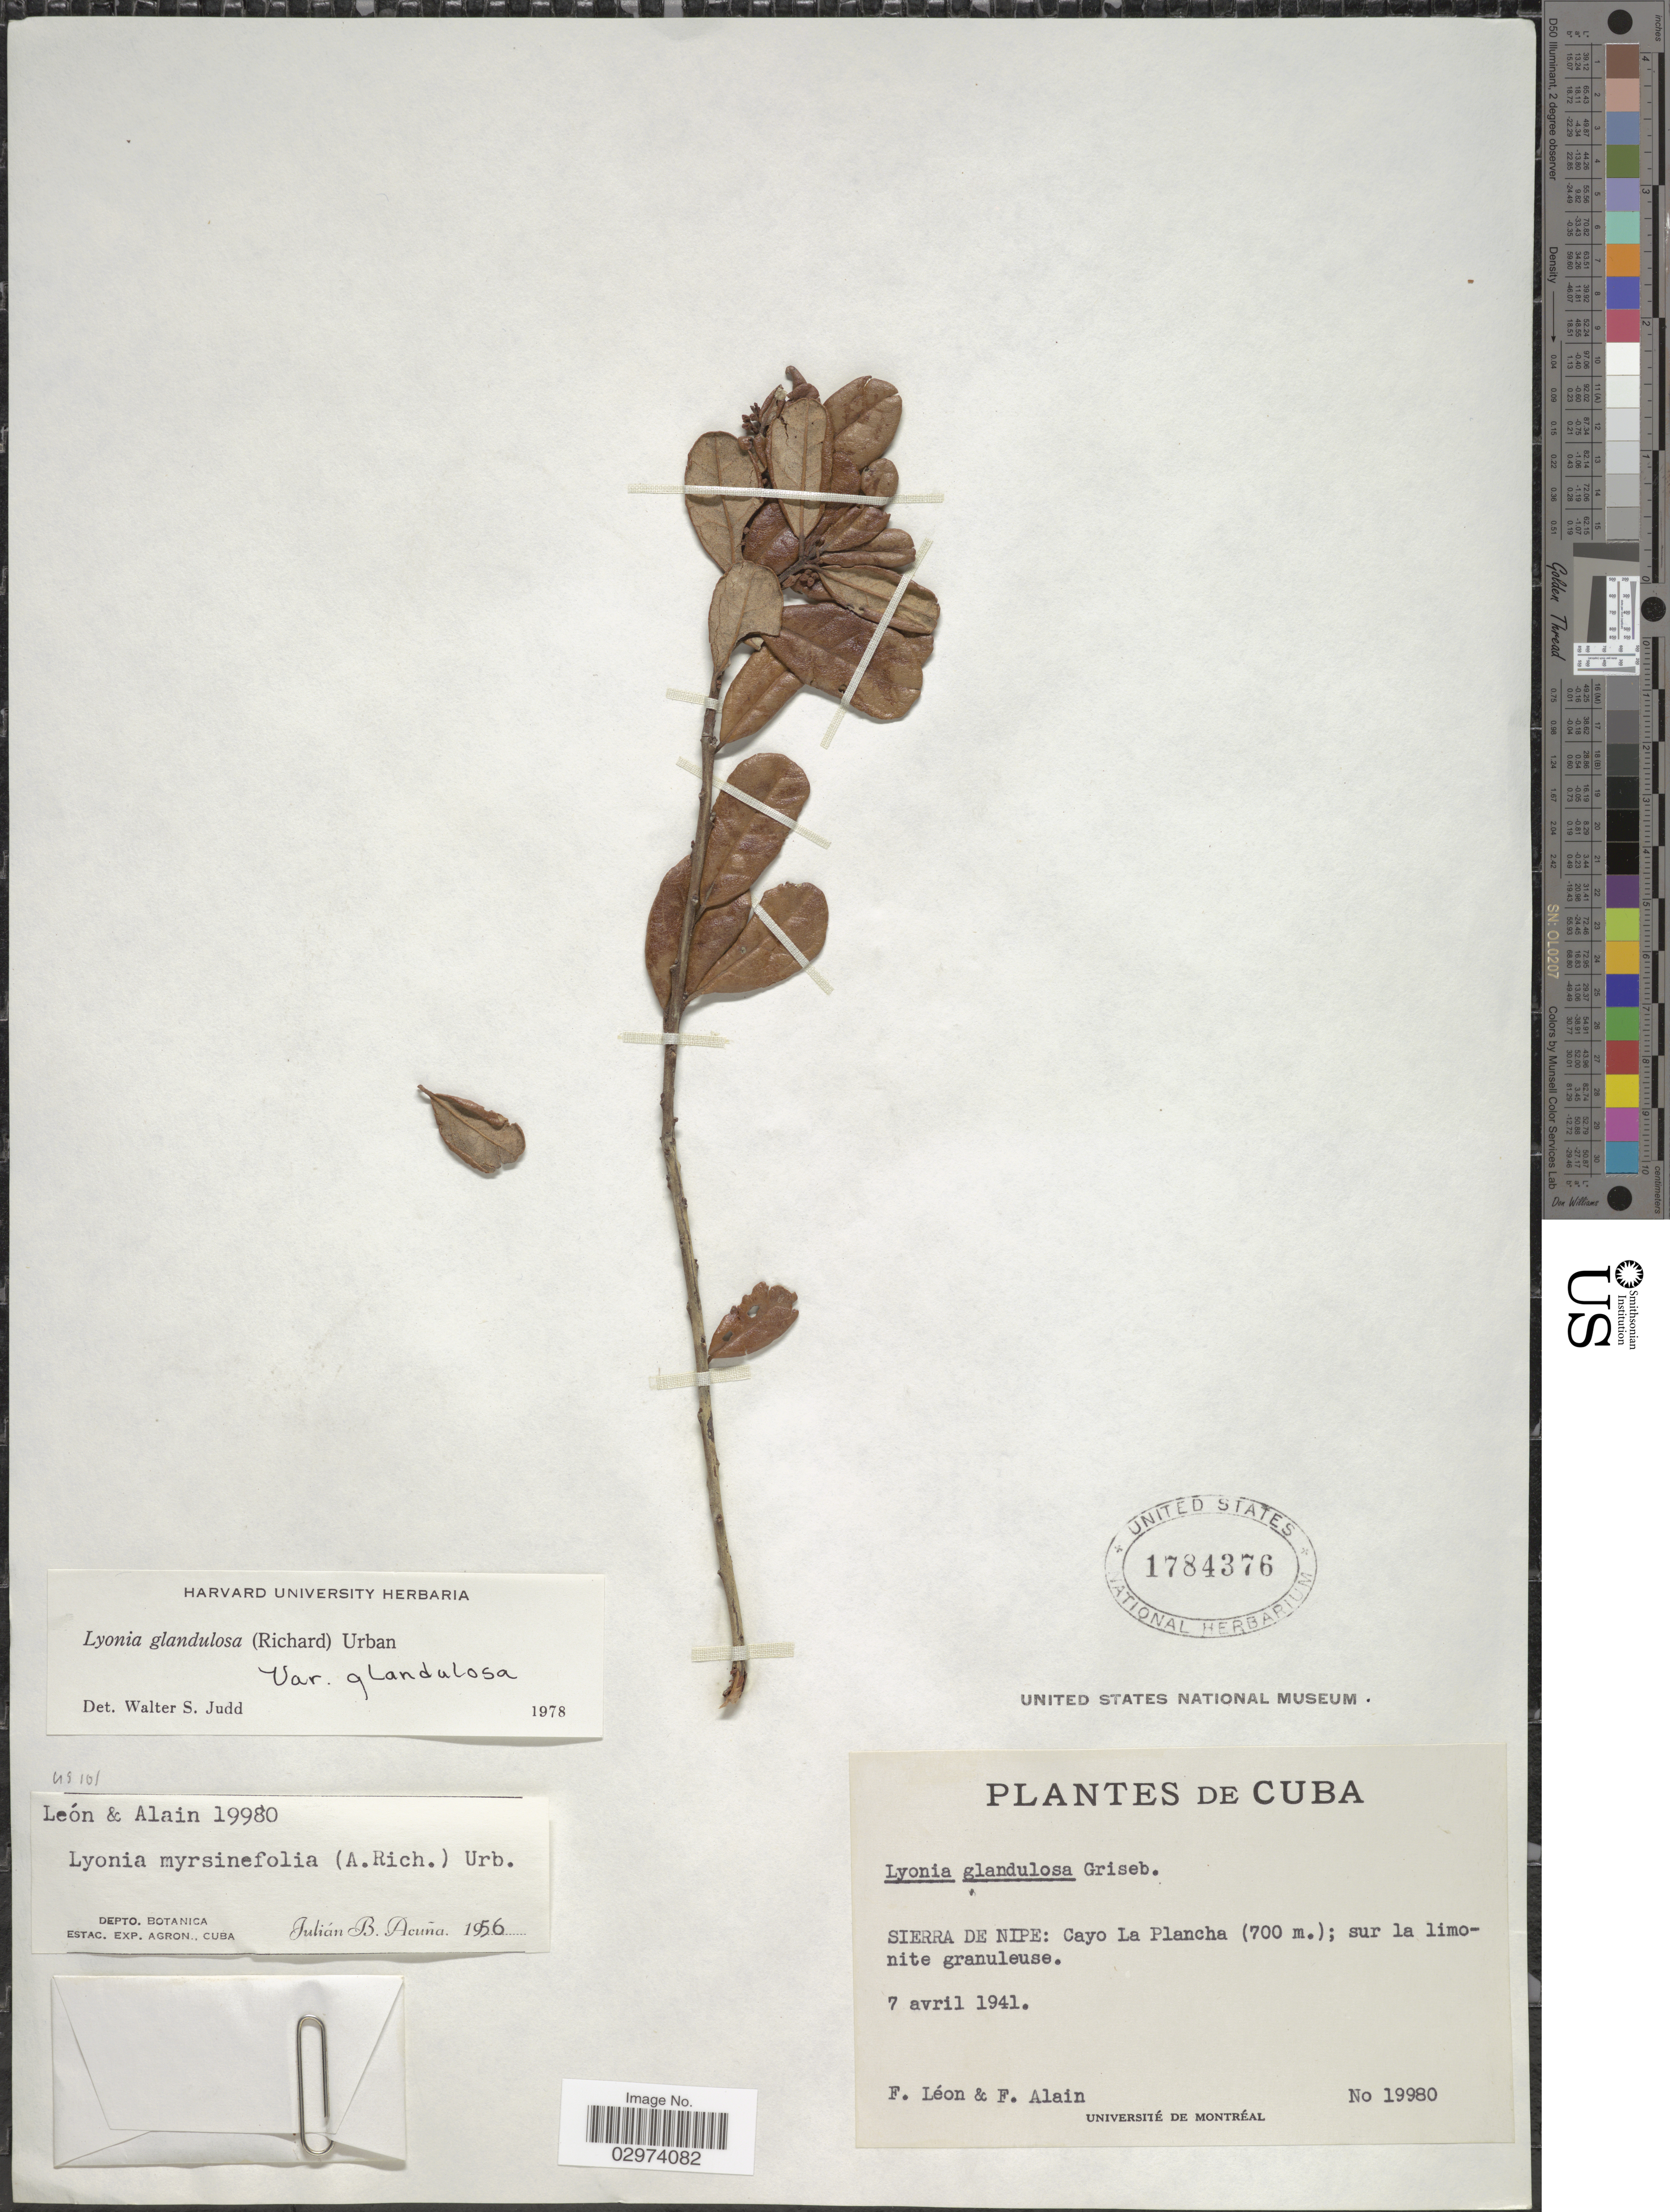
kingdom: Plantae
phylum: Tracheophyta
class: Magnoliopsida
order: Ericales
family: Ericaceae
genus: Lyonia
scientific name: Lyonia glandulosa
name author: (A. Rich.) Griseb.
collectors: F. Leon & Alain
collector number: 19980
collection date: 1941-04-07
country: Cuba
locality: Sierra de Nipe: Cayo La Plancha; sur la limonite granuleuse.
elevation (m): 700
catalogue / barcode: US 1784376